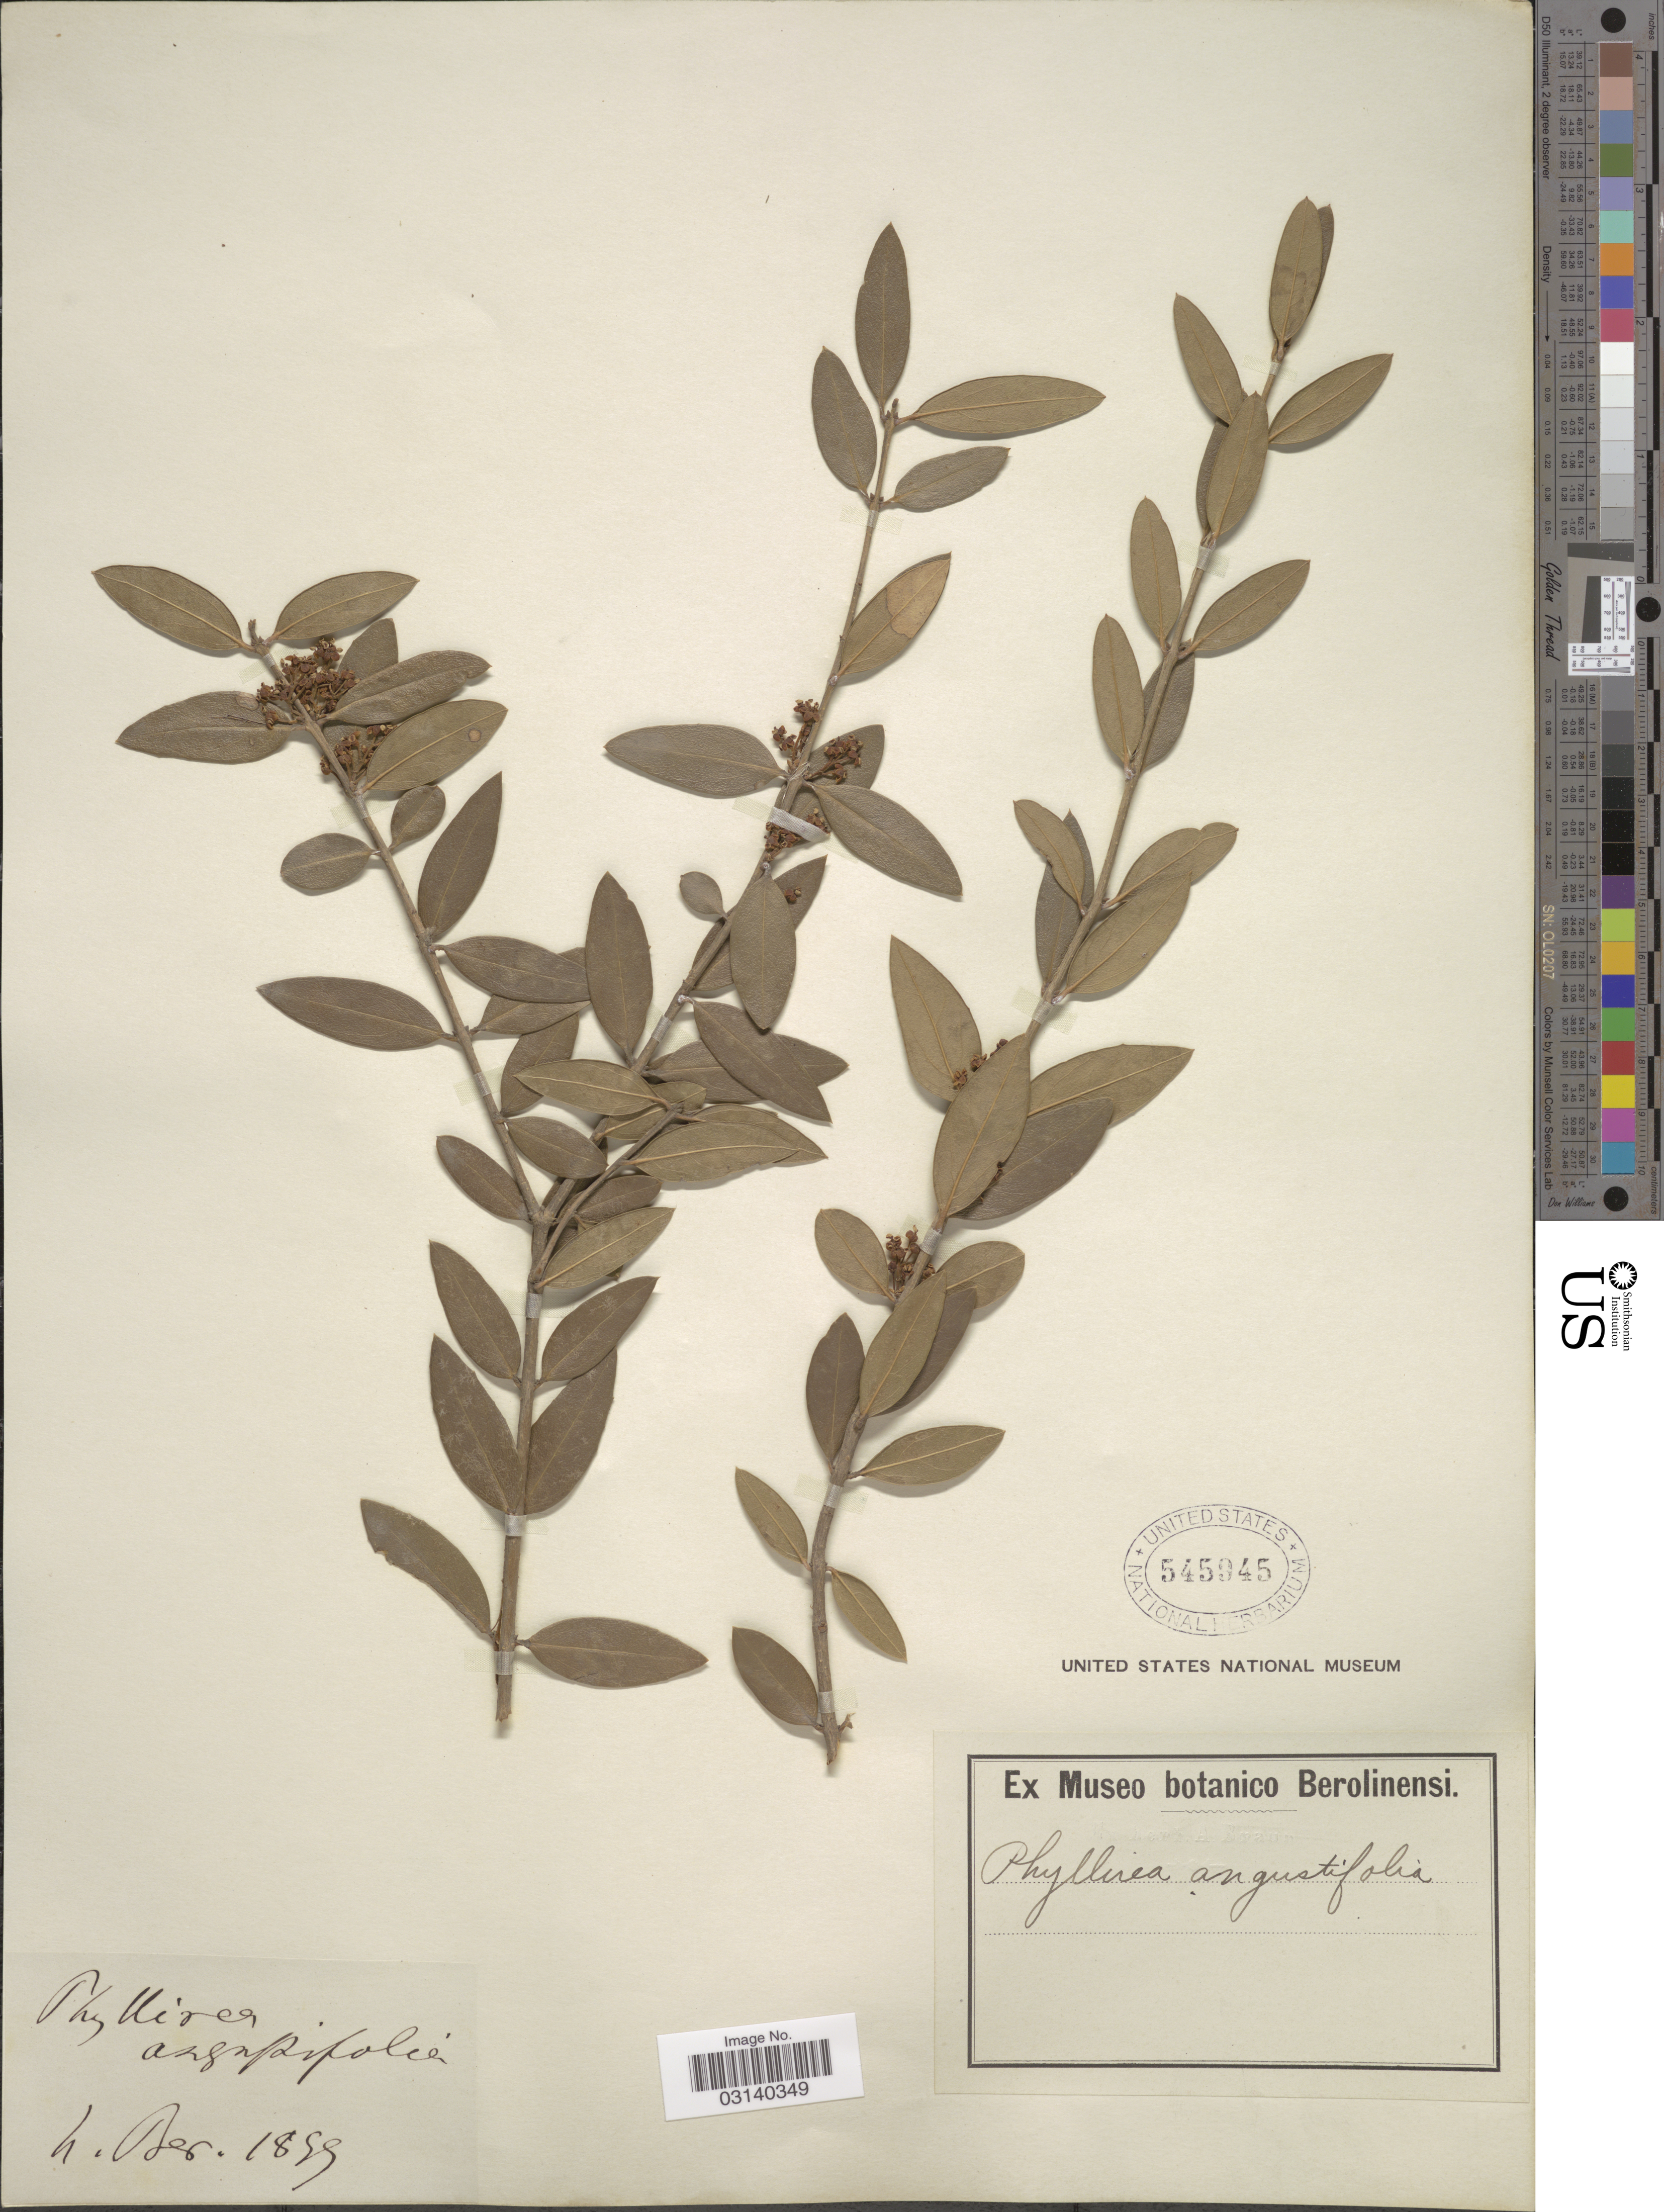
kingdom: Plantae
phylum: Tracheophyta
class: Magnoliopsida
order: Lamiales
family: Oleaceae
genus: Phillyrea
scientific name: Phillyrea angustifolia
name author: L.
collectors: ex Museo Botanico Berolinensi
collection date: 1899-12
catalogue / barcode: US 545945